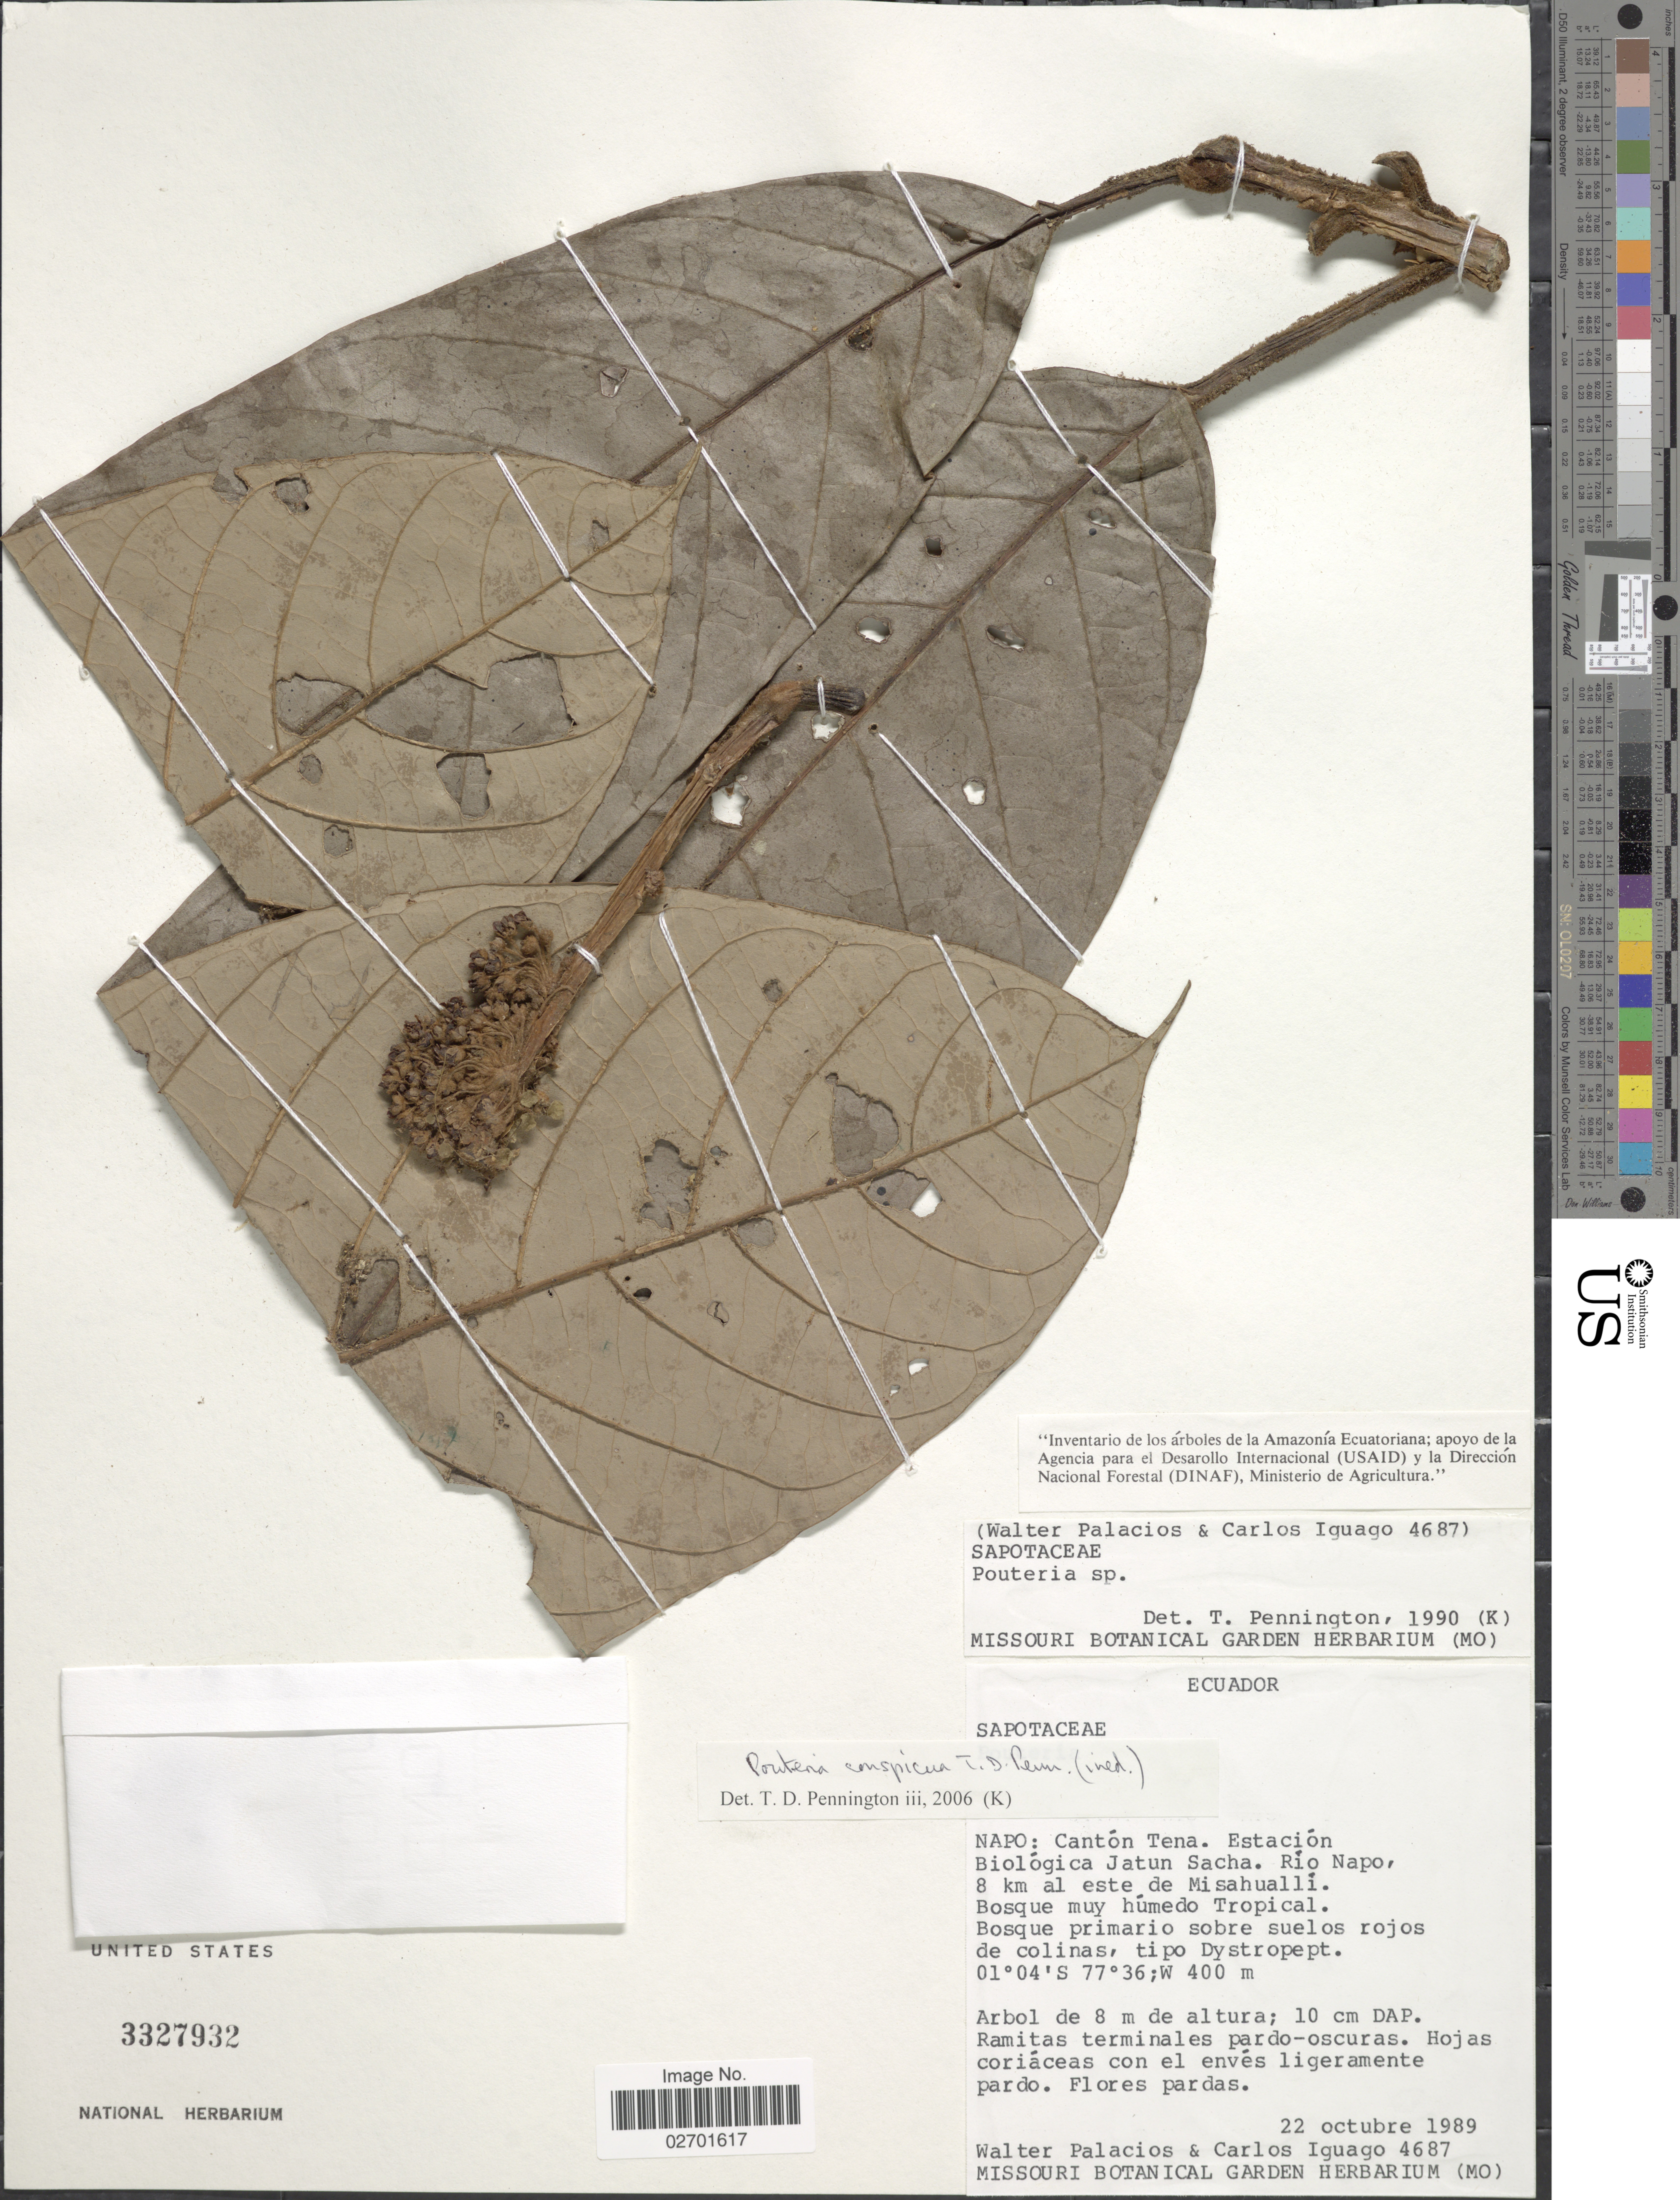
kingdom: Plantae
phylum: Tracheophyta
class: Magnoliopsida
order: Ericales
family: Sapotaceae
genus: Pouteria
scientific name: Pouteria conspicua T.D. Penn. sp. nov. ined.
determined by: Pennington, T. D., (K)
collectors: W. Palacios & C. Iguago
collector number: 4687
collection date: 1989-10-22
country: Ecuador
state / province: Napo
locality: Canton Tena, Estacion Biologica Jatun Sacha, Rio Napo, 8 km al este de Misahualli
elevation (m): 400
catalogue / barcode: US 3327932